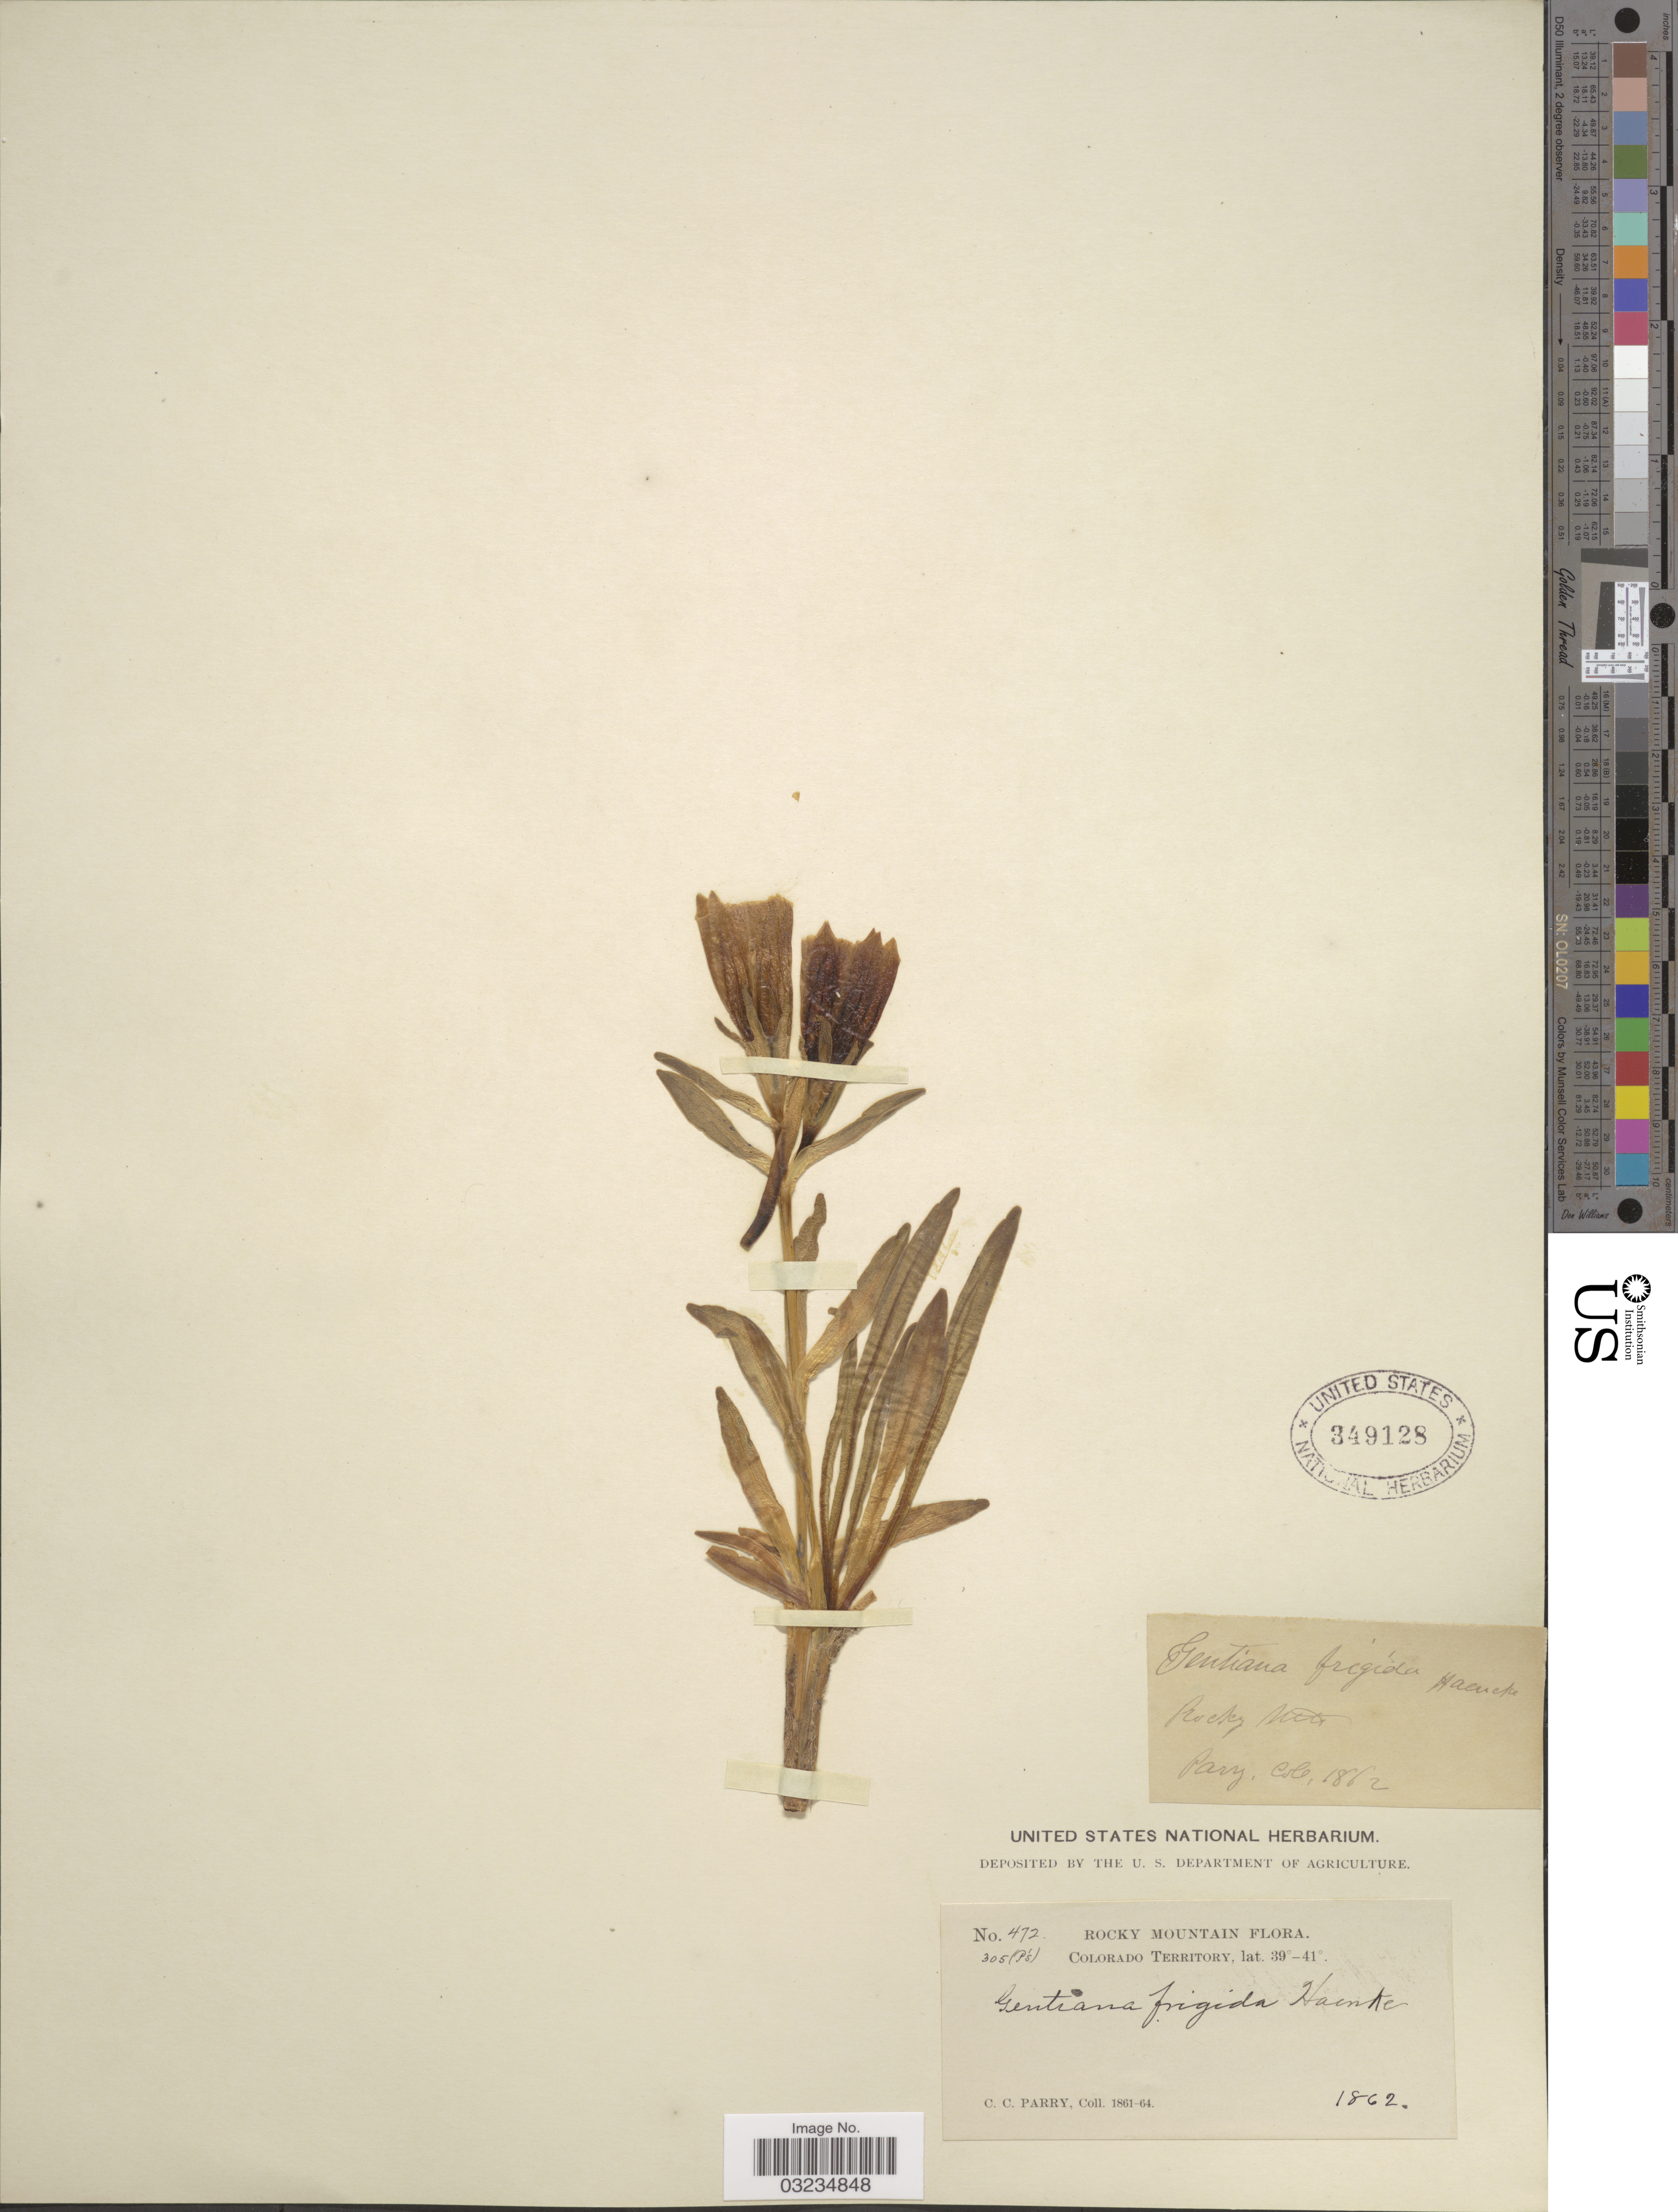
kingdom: Plantae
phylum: Tracheophyta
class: Magnoliopsida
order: Gentianales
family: Gentianaceae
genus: Gentiana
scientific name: Gentiana romanzovii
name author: Ledeb. ex Bunge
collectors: C. C. Parry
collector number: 472/305(P's)?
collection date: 1862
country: United States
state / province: Colorado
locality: Rocky Mountain. Colorado Territory.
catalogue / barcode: US 349128